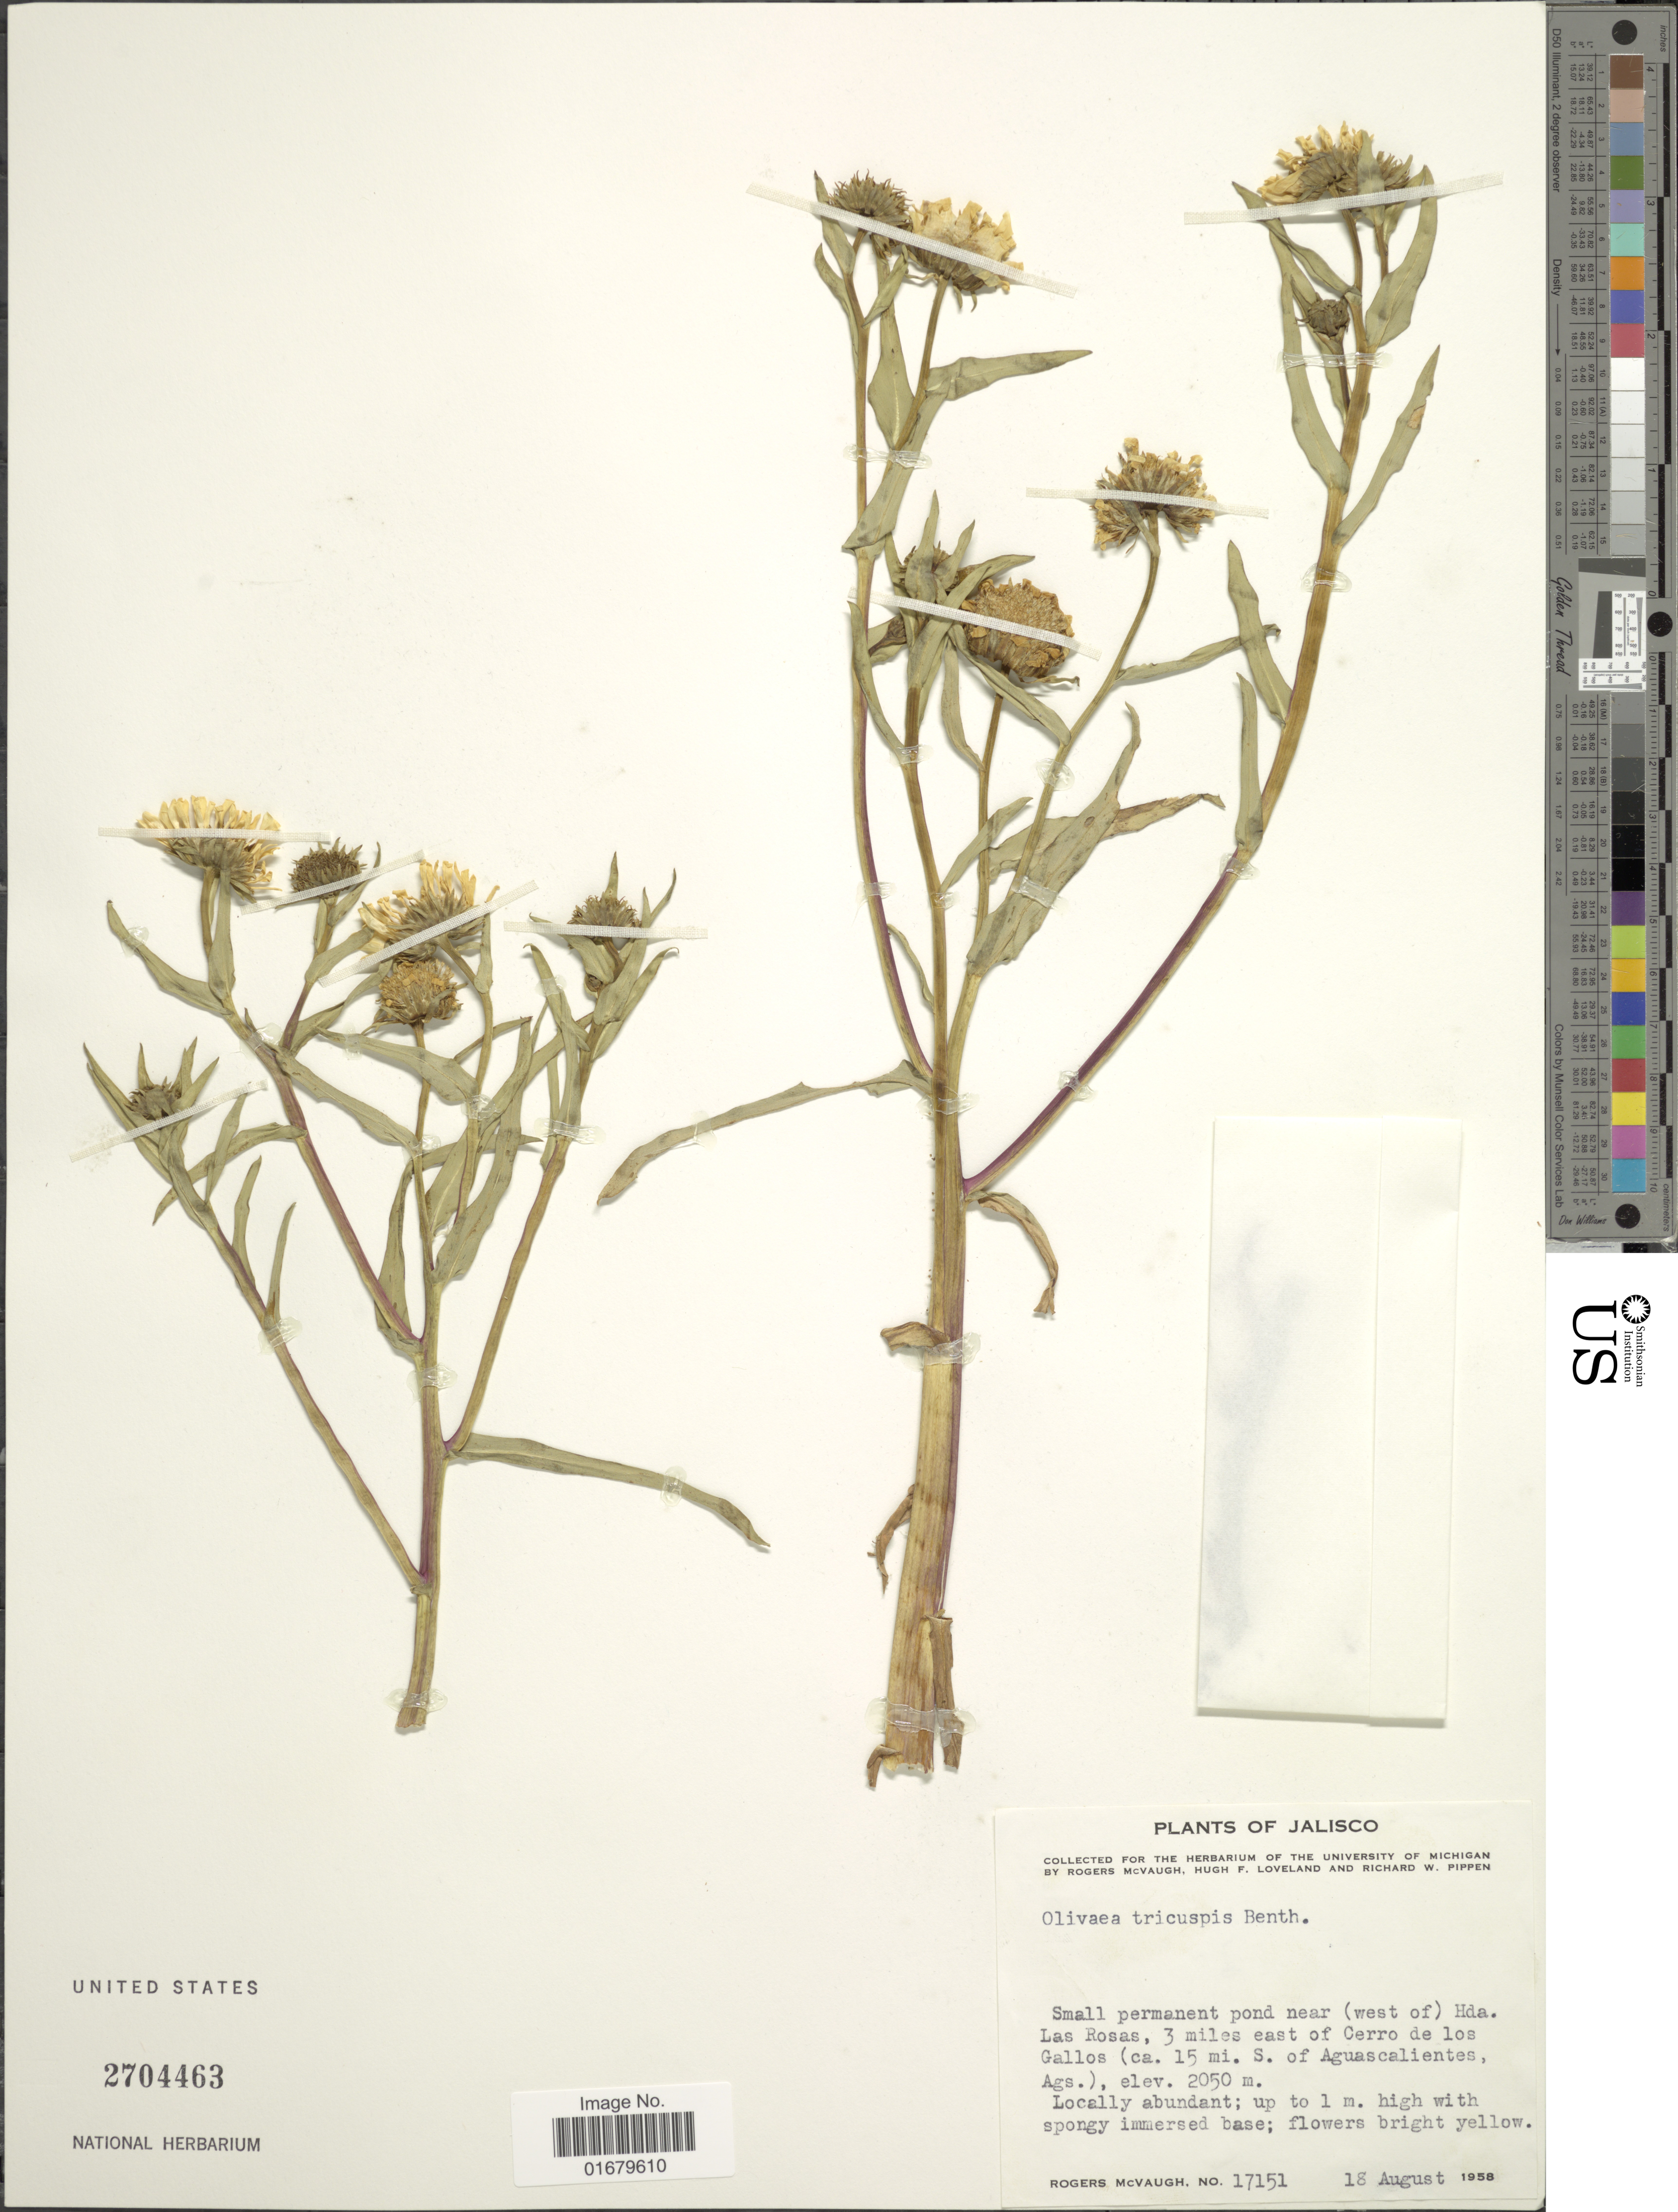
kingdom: Plantae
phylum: Tracheophyta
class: Magnoliopsida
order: Asterales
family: Asteraceae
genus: Olivaea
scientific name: Olivaea tricuspis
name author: Sch. Bip. ex Benth.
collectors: R. McVaugh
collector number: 17151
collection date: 1958-08-18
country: Mexico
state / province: Jalisco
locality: Small permanent pond near (west of) Hda. Las Rosas, 3 miles east of Cerro de los Gallos (ca. 15 mi. S. of Aguascalientes, Ags.)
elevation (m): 2050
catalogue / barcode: US 2704463